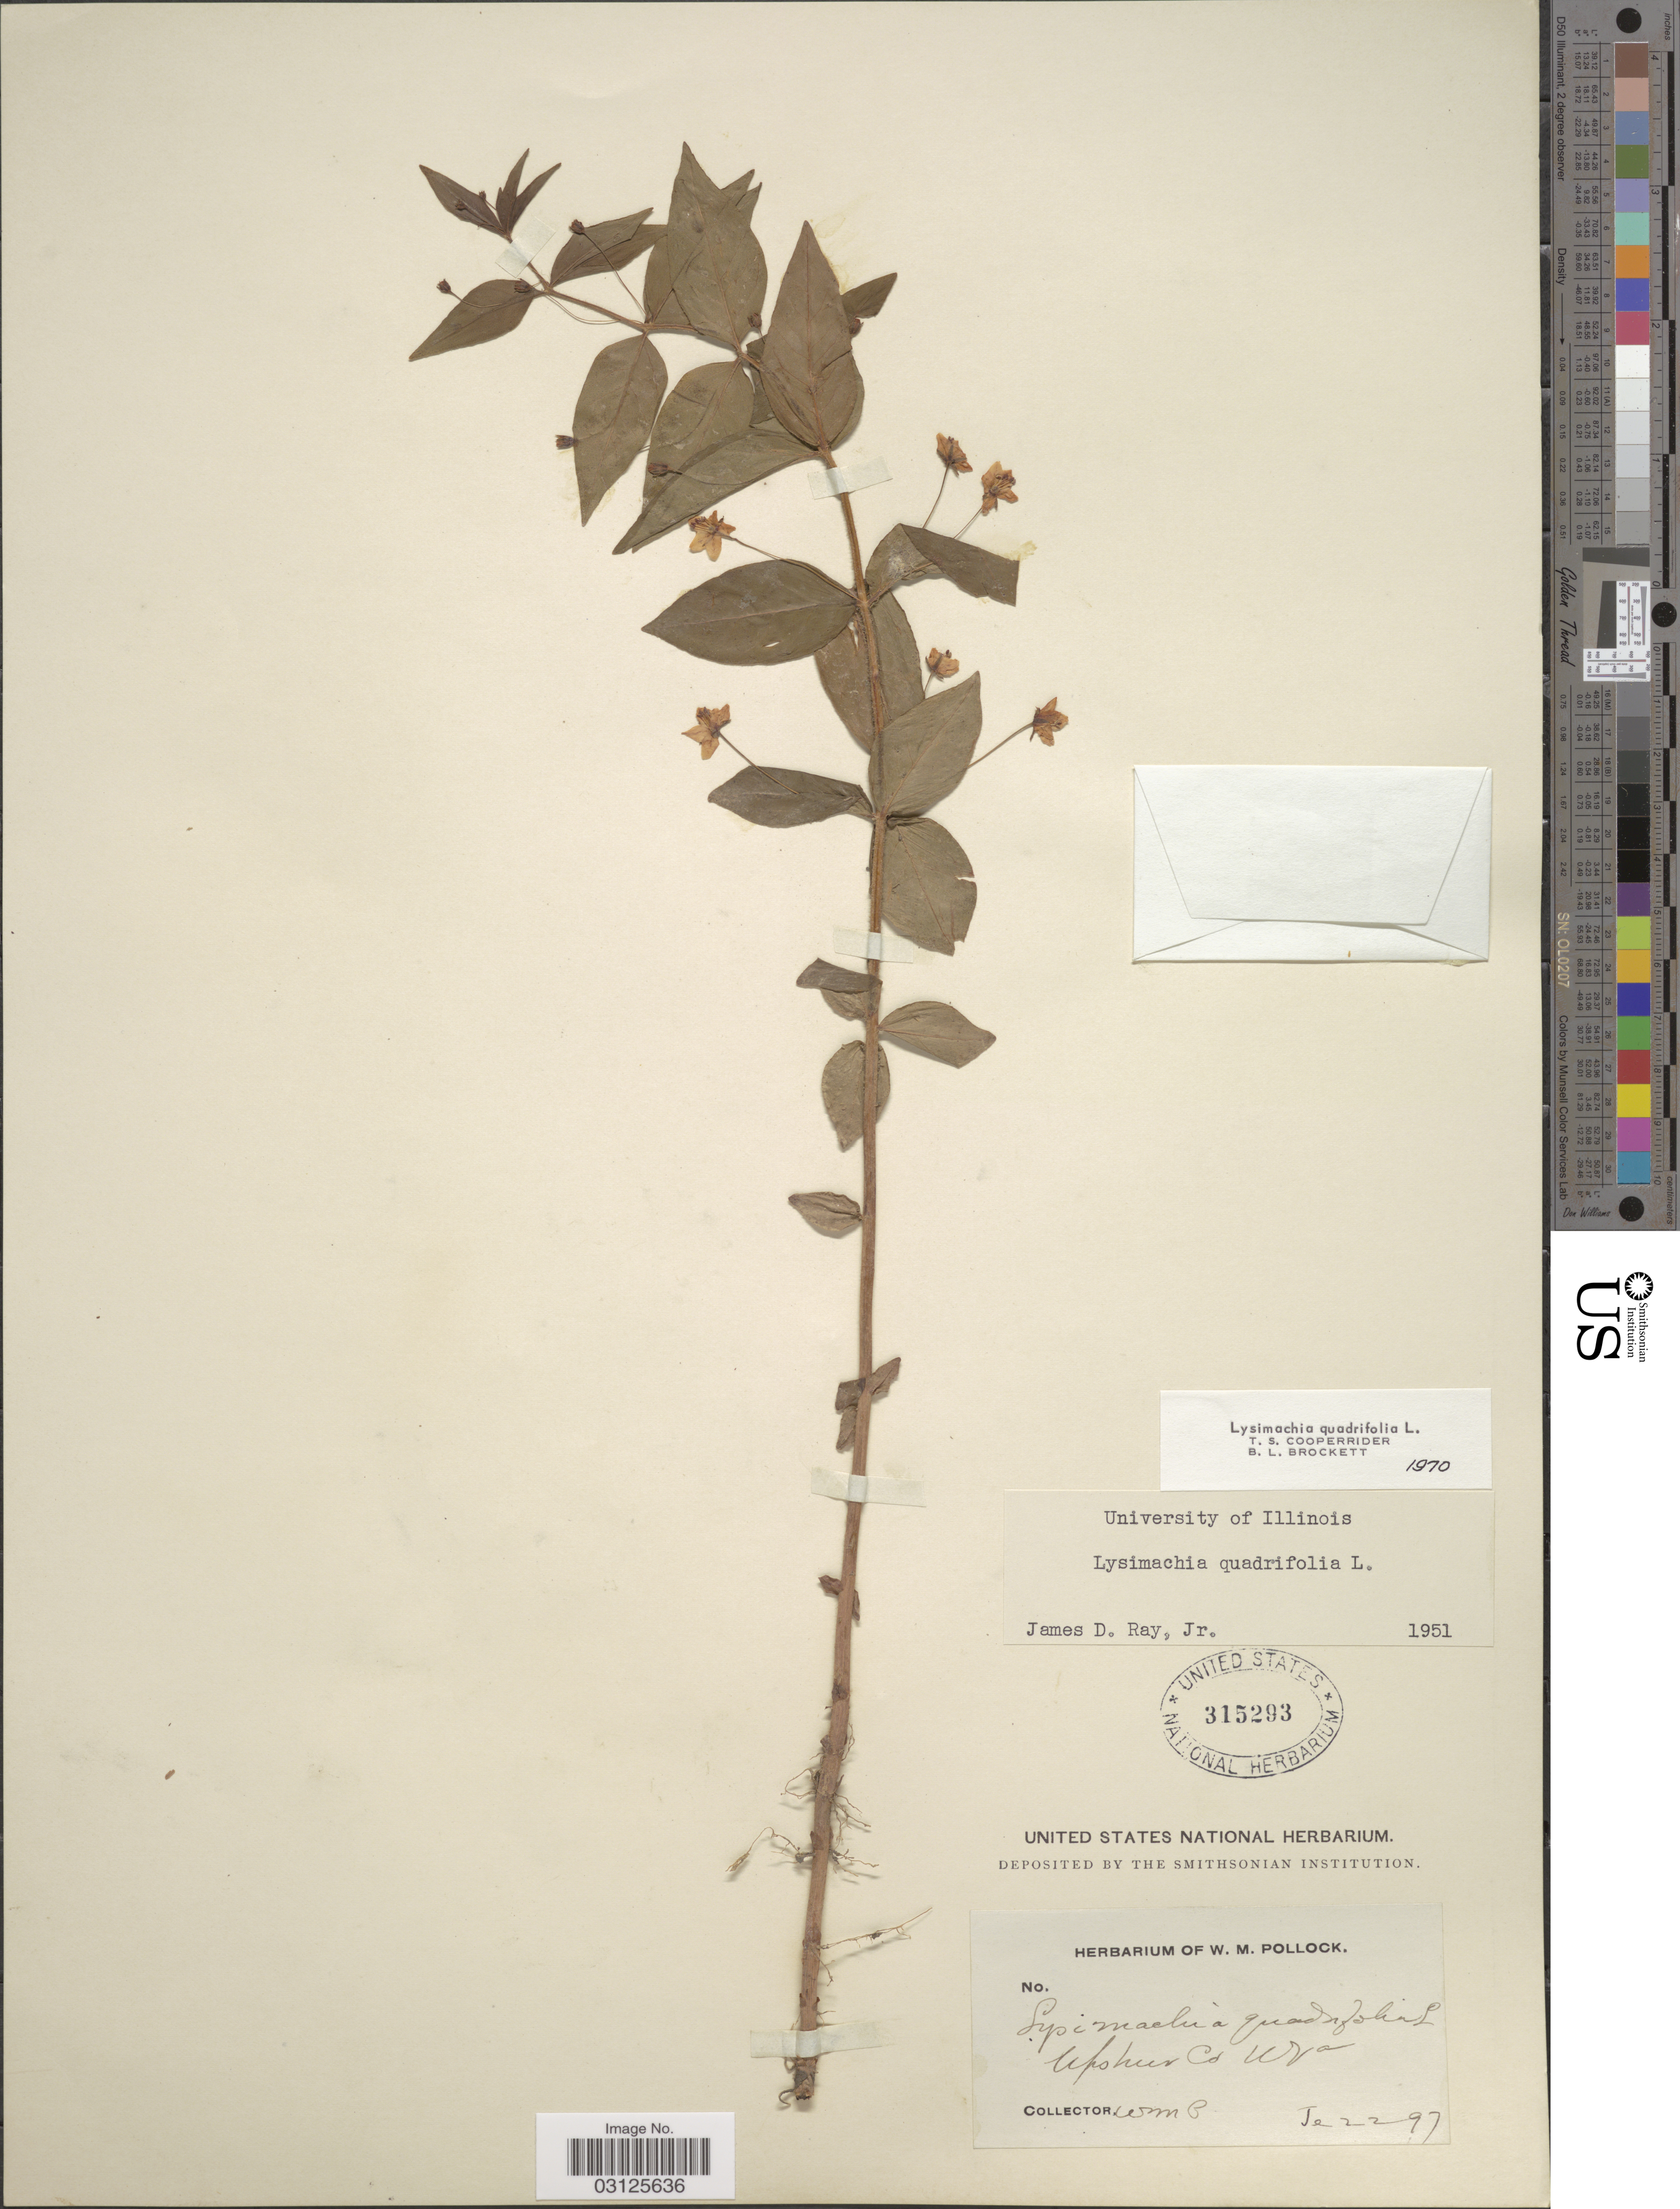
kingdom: Plantae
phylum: Tracheophyta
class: Magnoliopsida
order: Ericales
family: Primulaceae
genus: Lysimachia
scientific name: Lysimachia quadrifolia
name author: L.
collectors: W. M. Pollock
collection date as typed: Transcribed d/m/y: 22/6/97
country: United States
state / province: West Virginia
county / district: Upshur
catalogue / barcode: US 315293